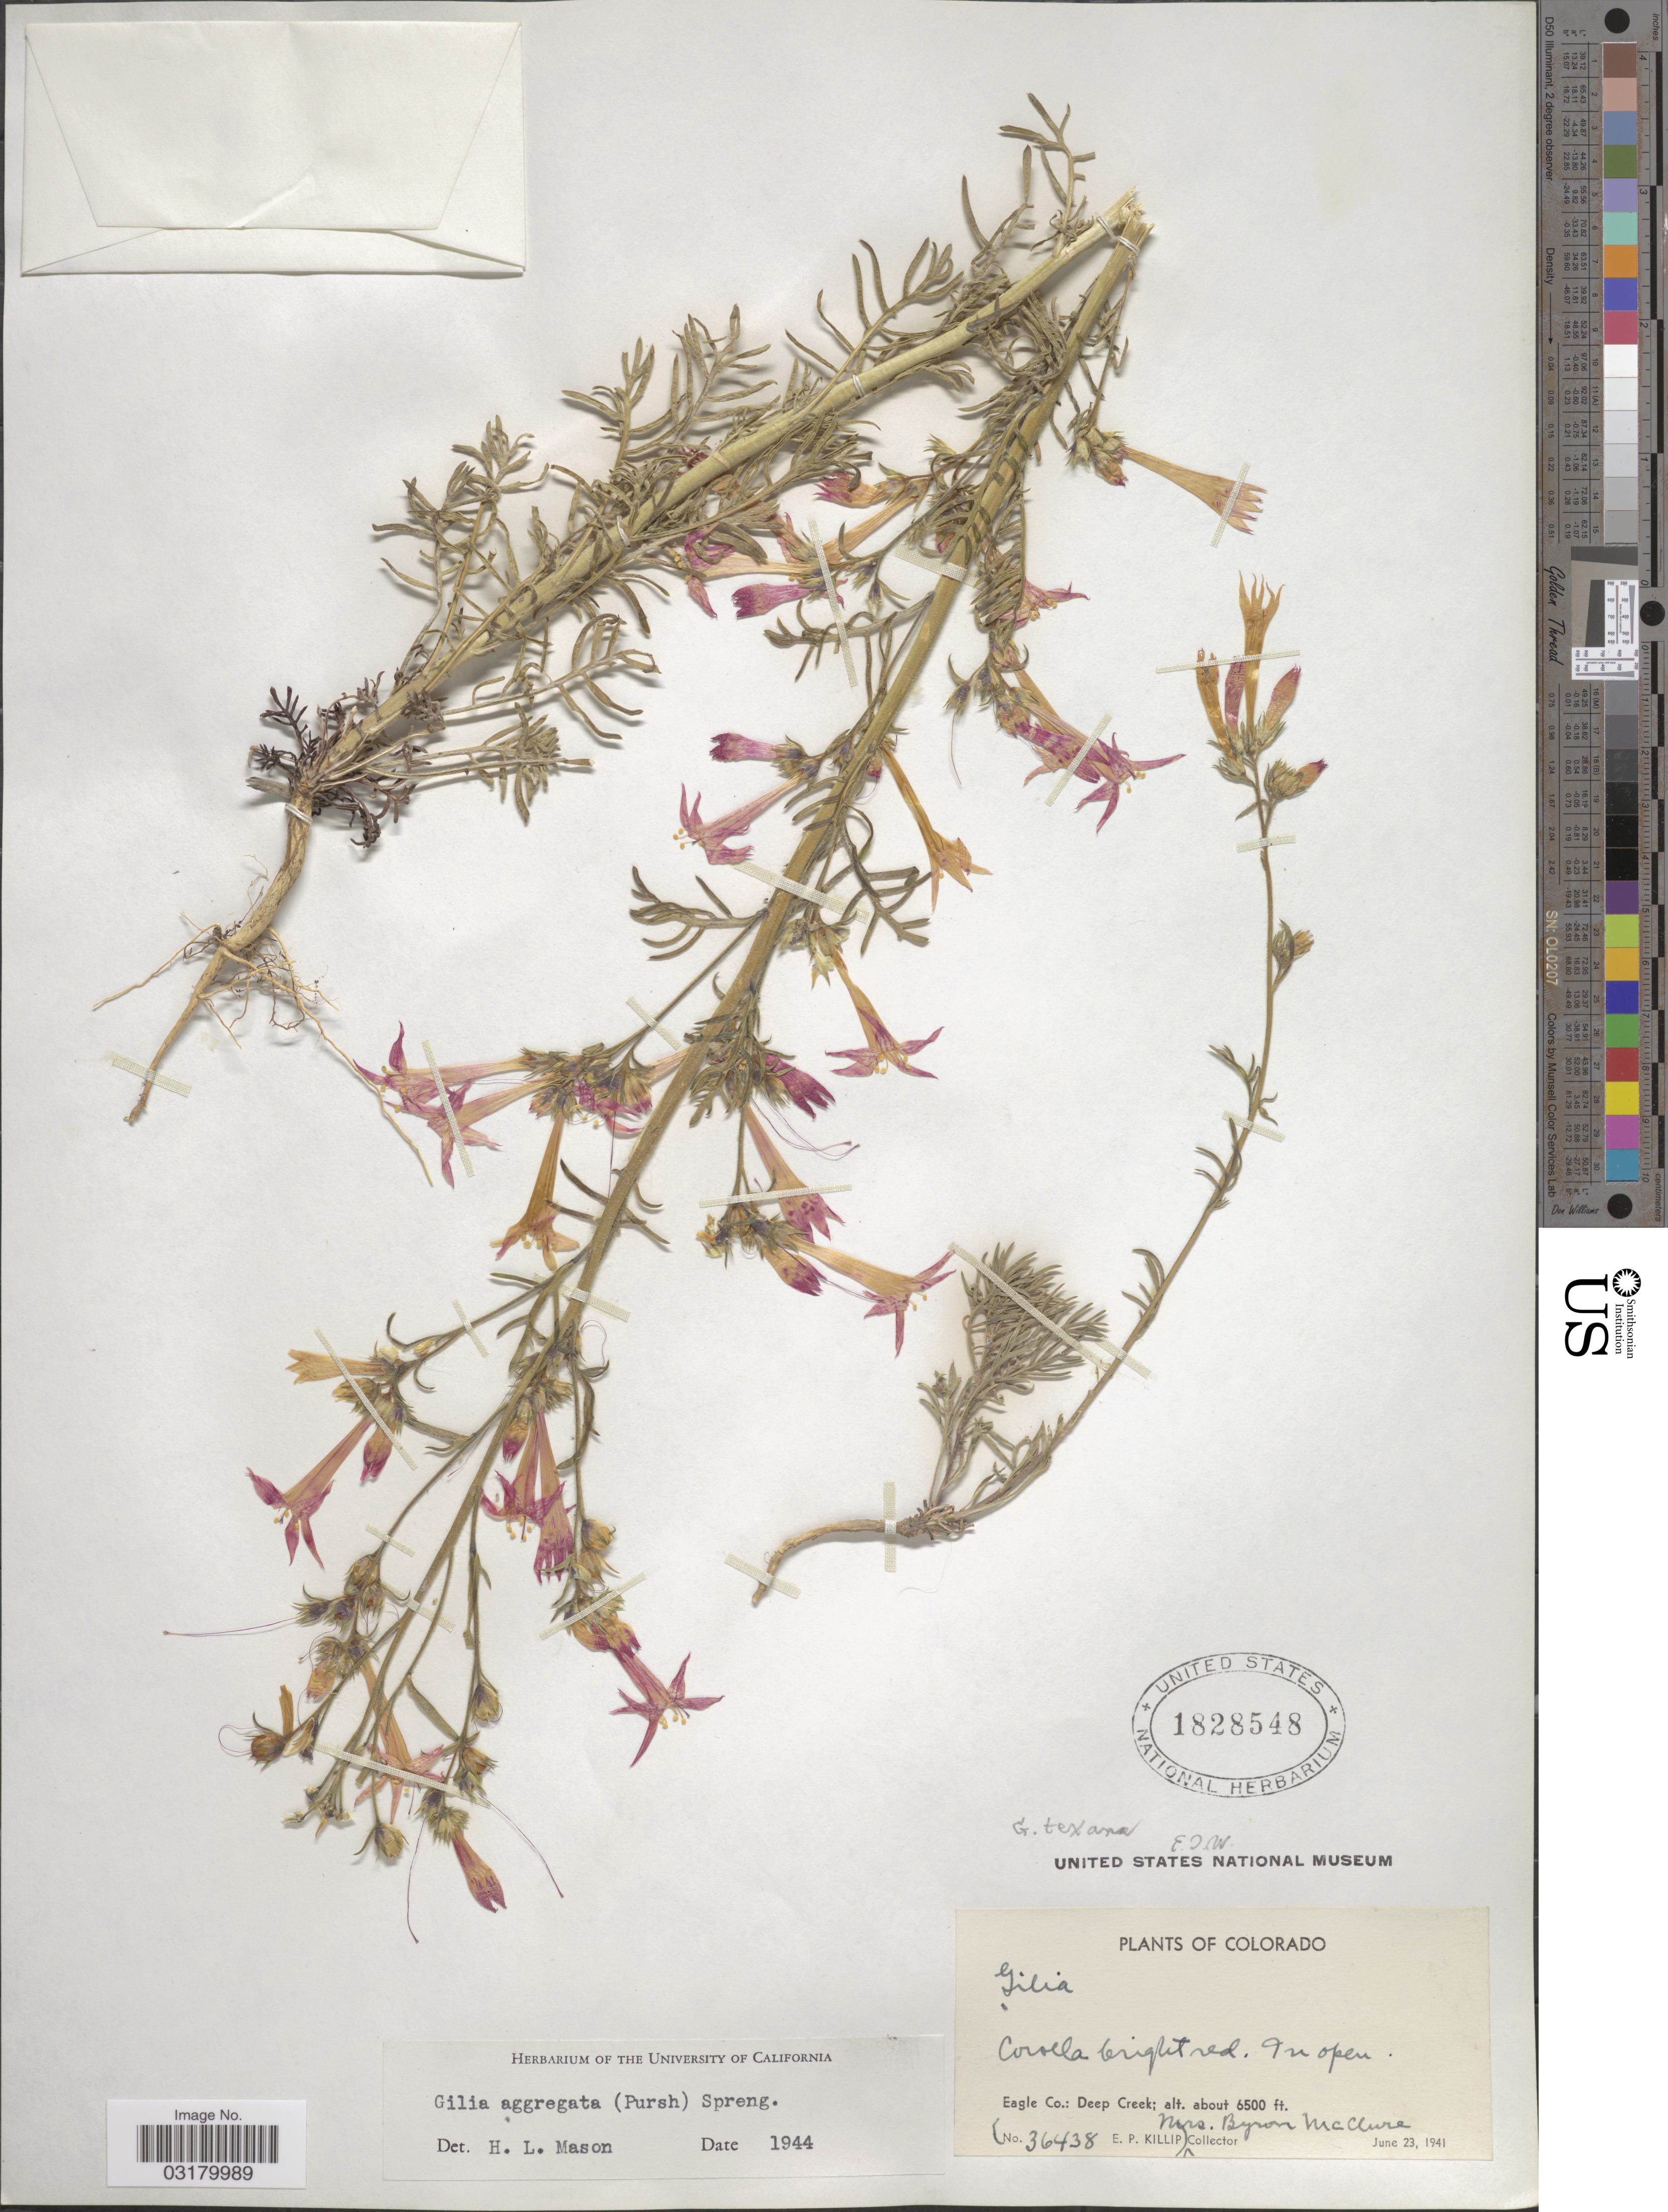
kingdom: Plantae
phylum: Tracheophyta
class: Magnoliopsida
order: Ericales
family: Polemoniaceae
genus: Ipomopsis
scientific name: Ipomopsis aggregata subsp. formosissima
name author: (Greene) Wherry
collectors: E. P. Killip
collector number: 36438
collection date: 1941-06-23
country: United States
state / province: Colorado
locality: Eagle Co.: Deep Creek.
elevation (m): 1981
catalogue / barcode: US 1828548